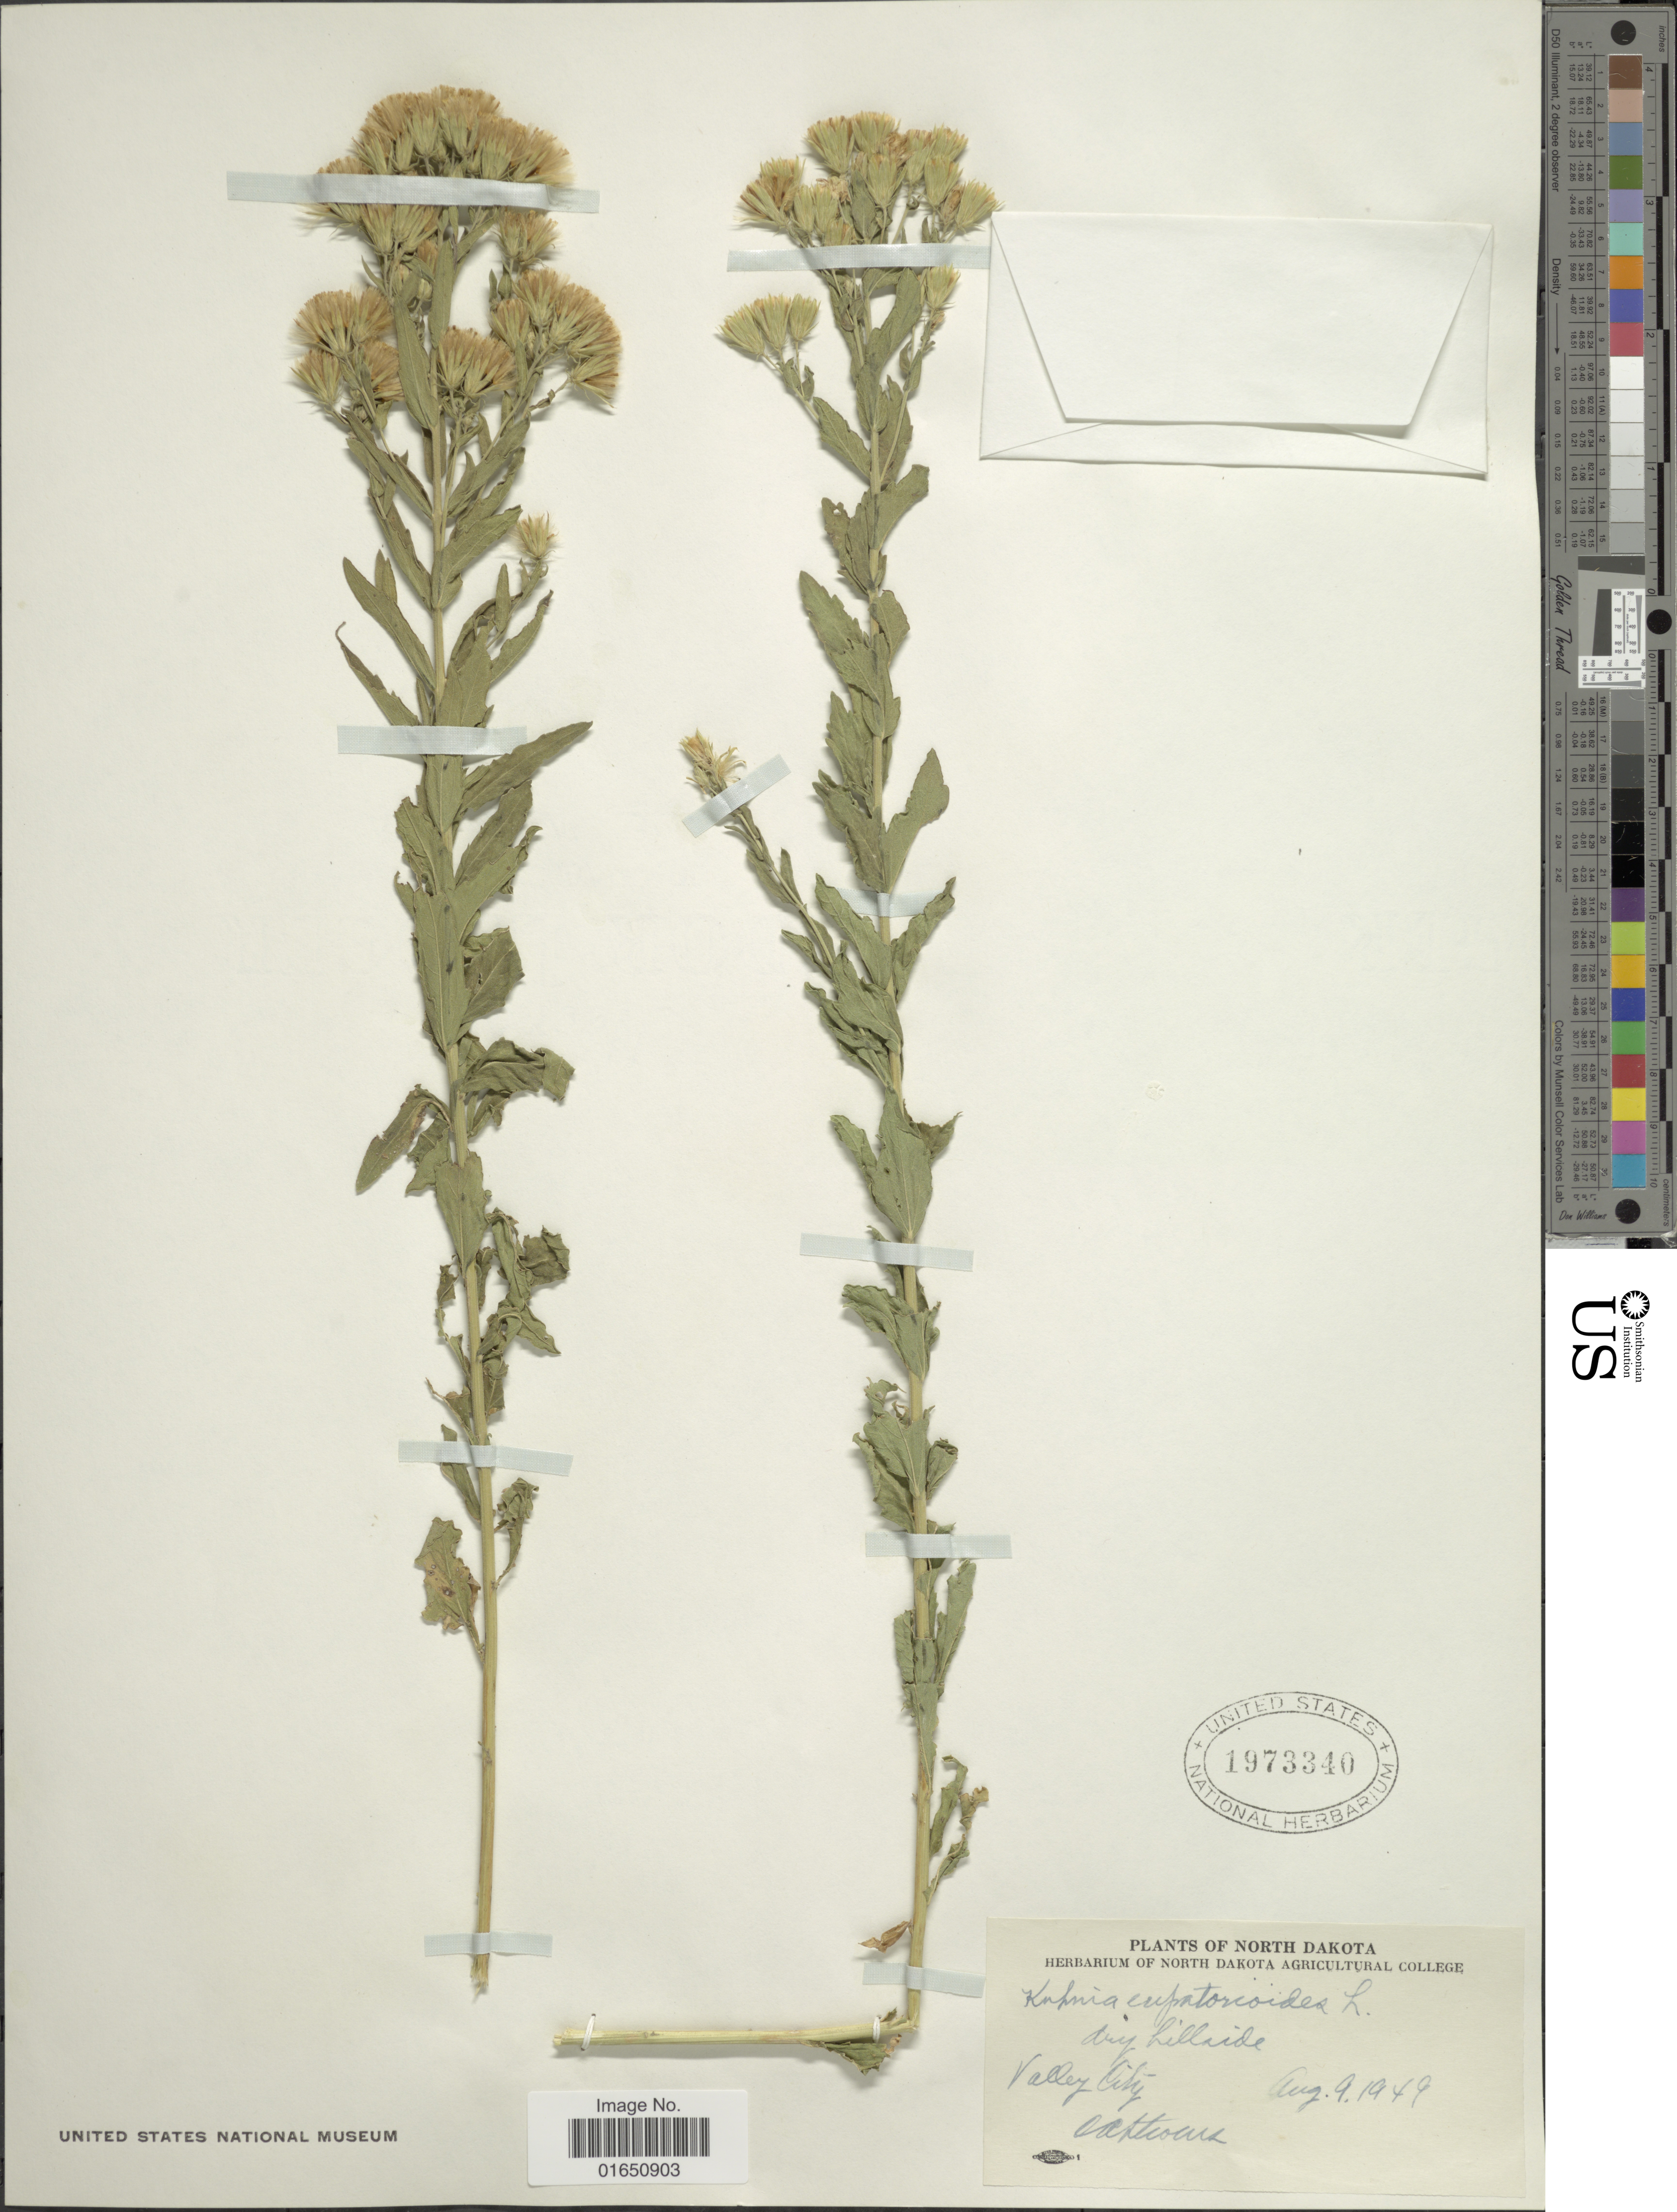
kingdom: Plantae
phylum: Tracheophyta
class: Magnoliopsida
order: Asterales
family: Asteraceae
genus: Brickellia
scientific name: Brickellia eupatorioides var. corymbulosa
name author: (Torr. & A. Gray) Shinners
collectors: Cathcart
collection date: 1949-08-09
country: United States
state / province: North Dakota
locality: Valley City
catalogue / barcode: US 1973340